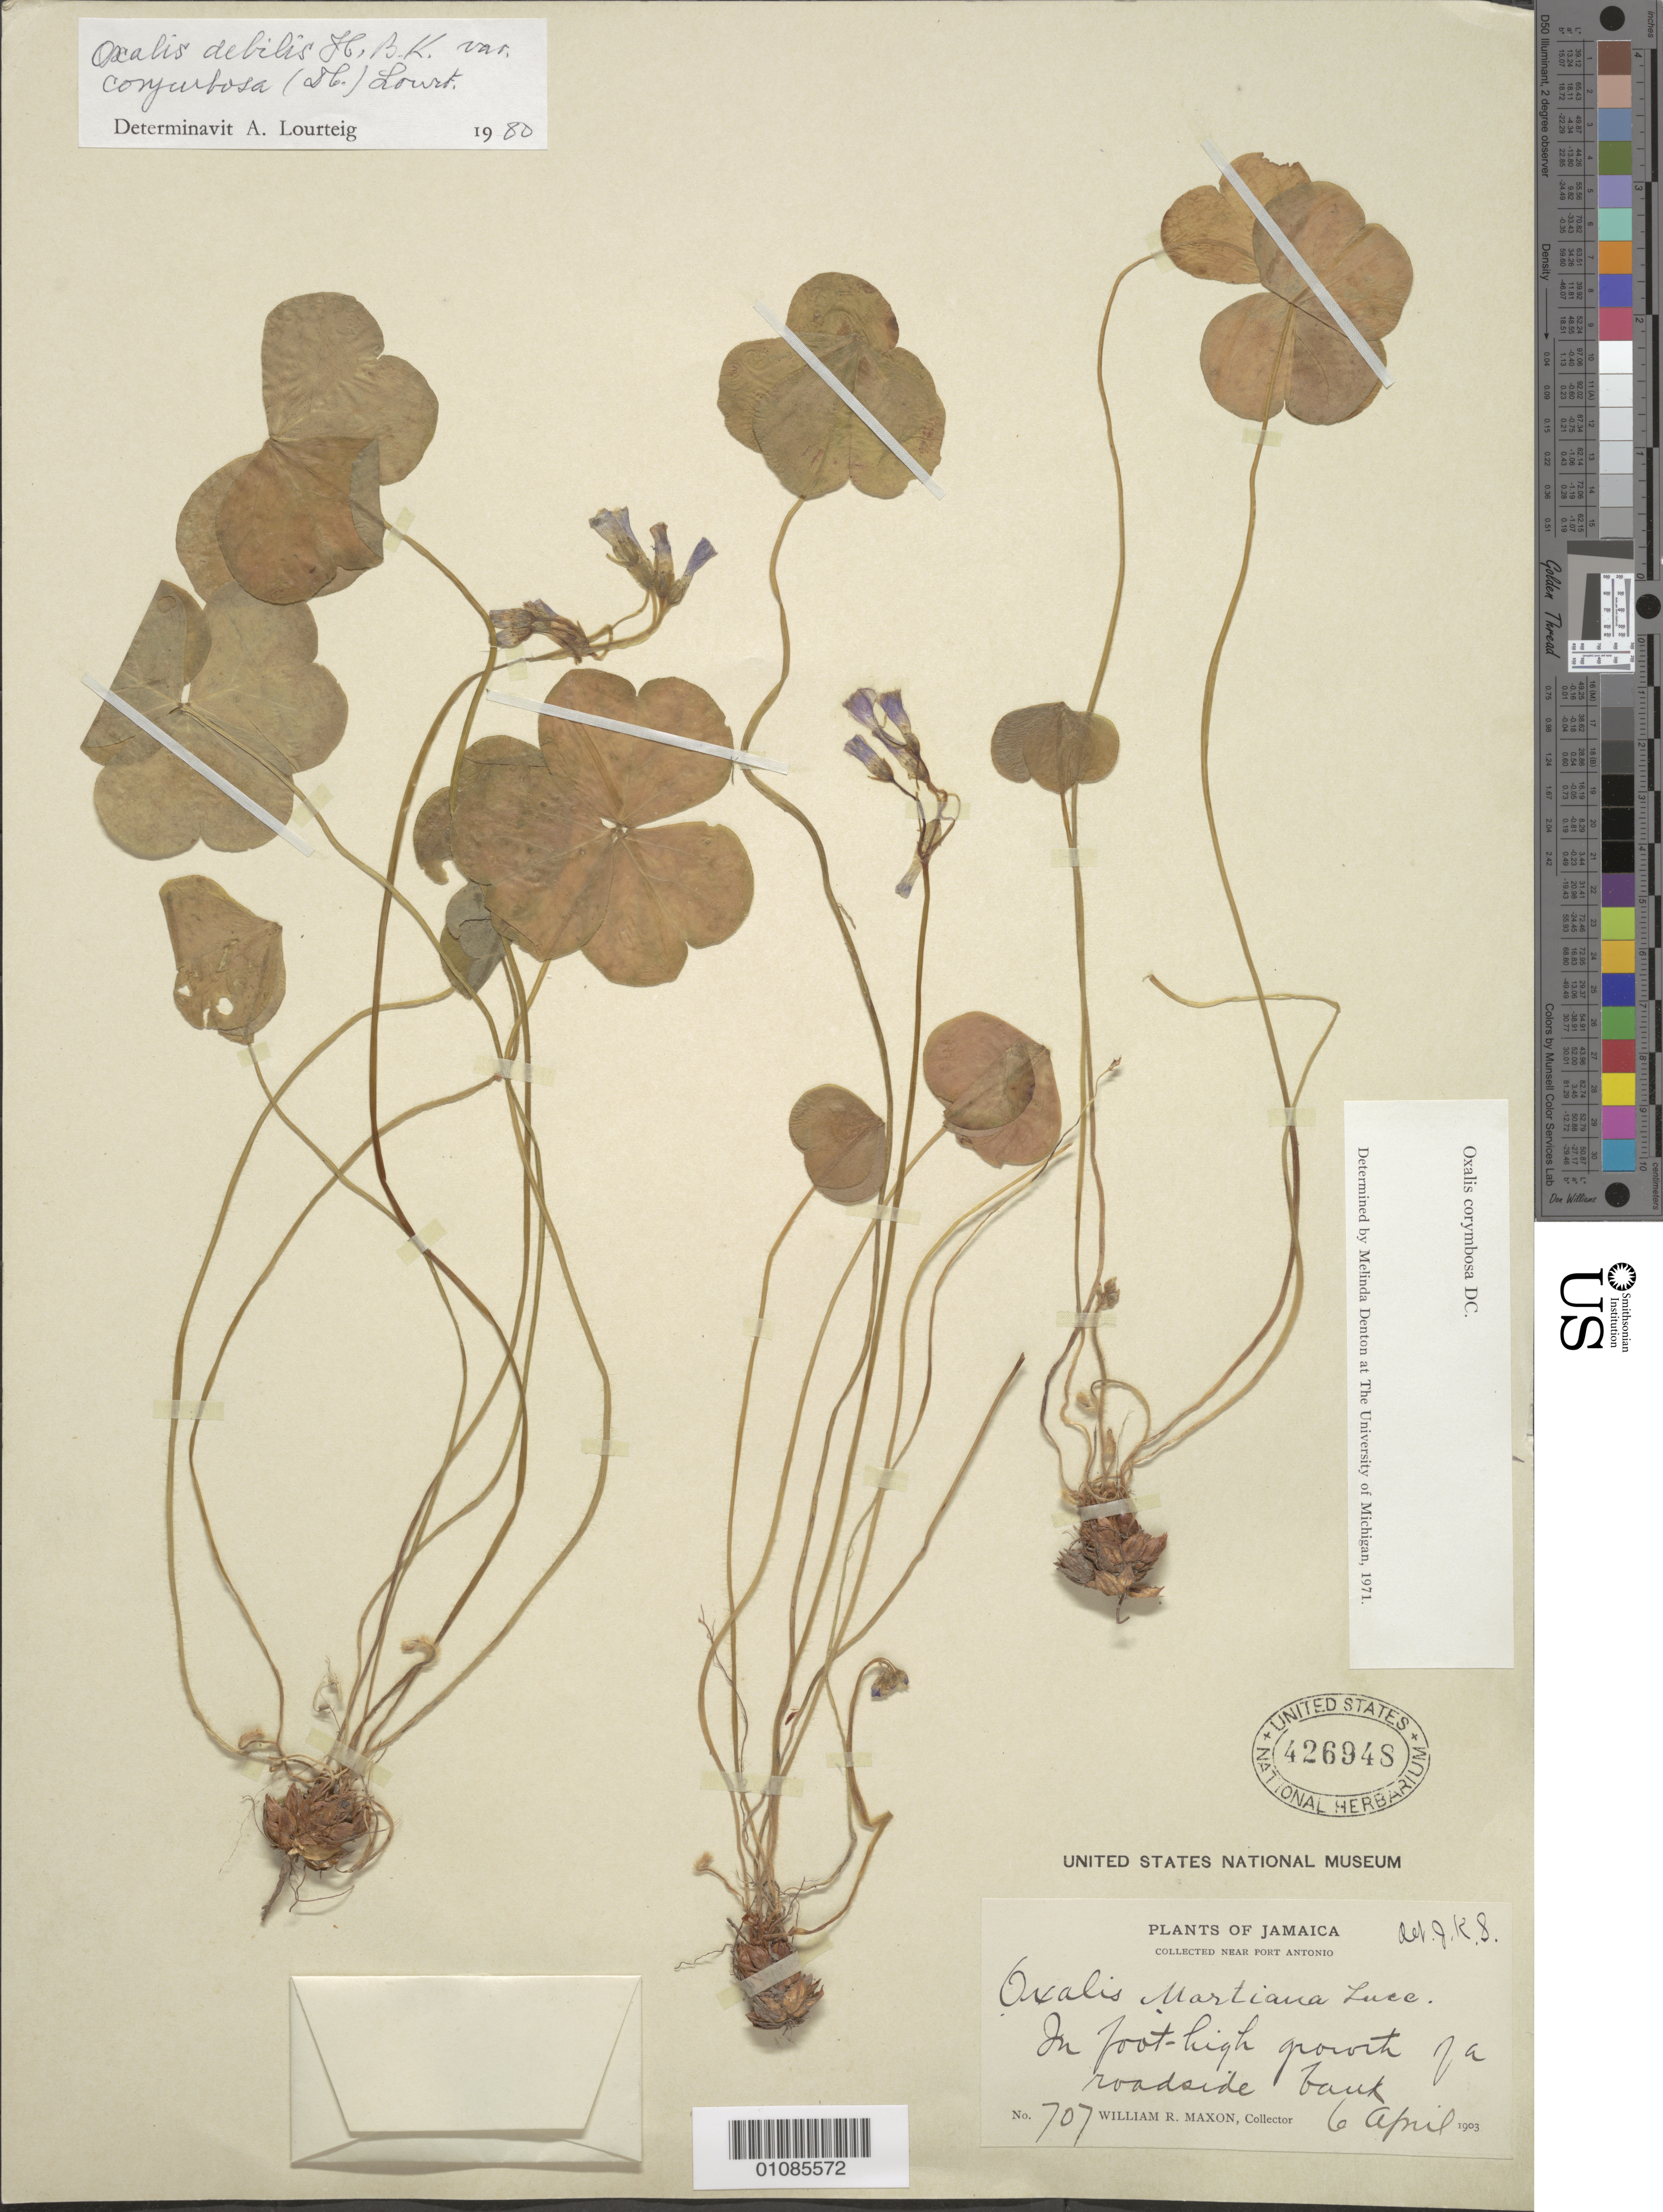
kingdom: Plantae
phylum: Tracheophyta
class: Magnoliopsida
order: Oxalidales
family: Oxalidaceae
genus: Oxalis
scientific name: Oxalis corymbosa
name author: DC.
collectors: W. R. Maxon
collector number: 707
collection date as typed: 06 Apr 1903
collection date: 1903-04-06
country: Jamaica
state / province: Portland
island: Jamaica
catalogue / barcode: US 426928